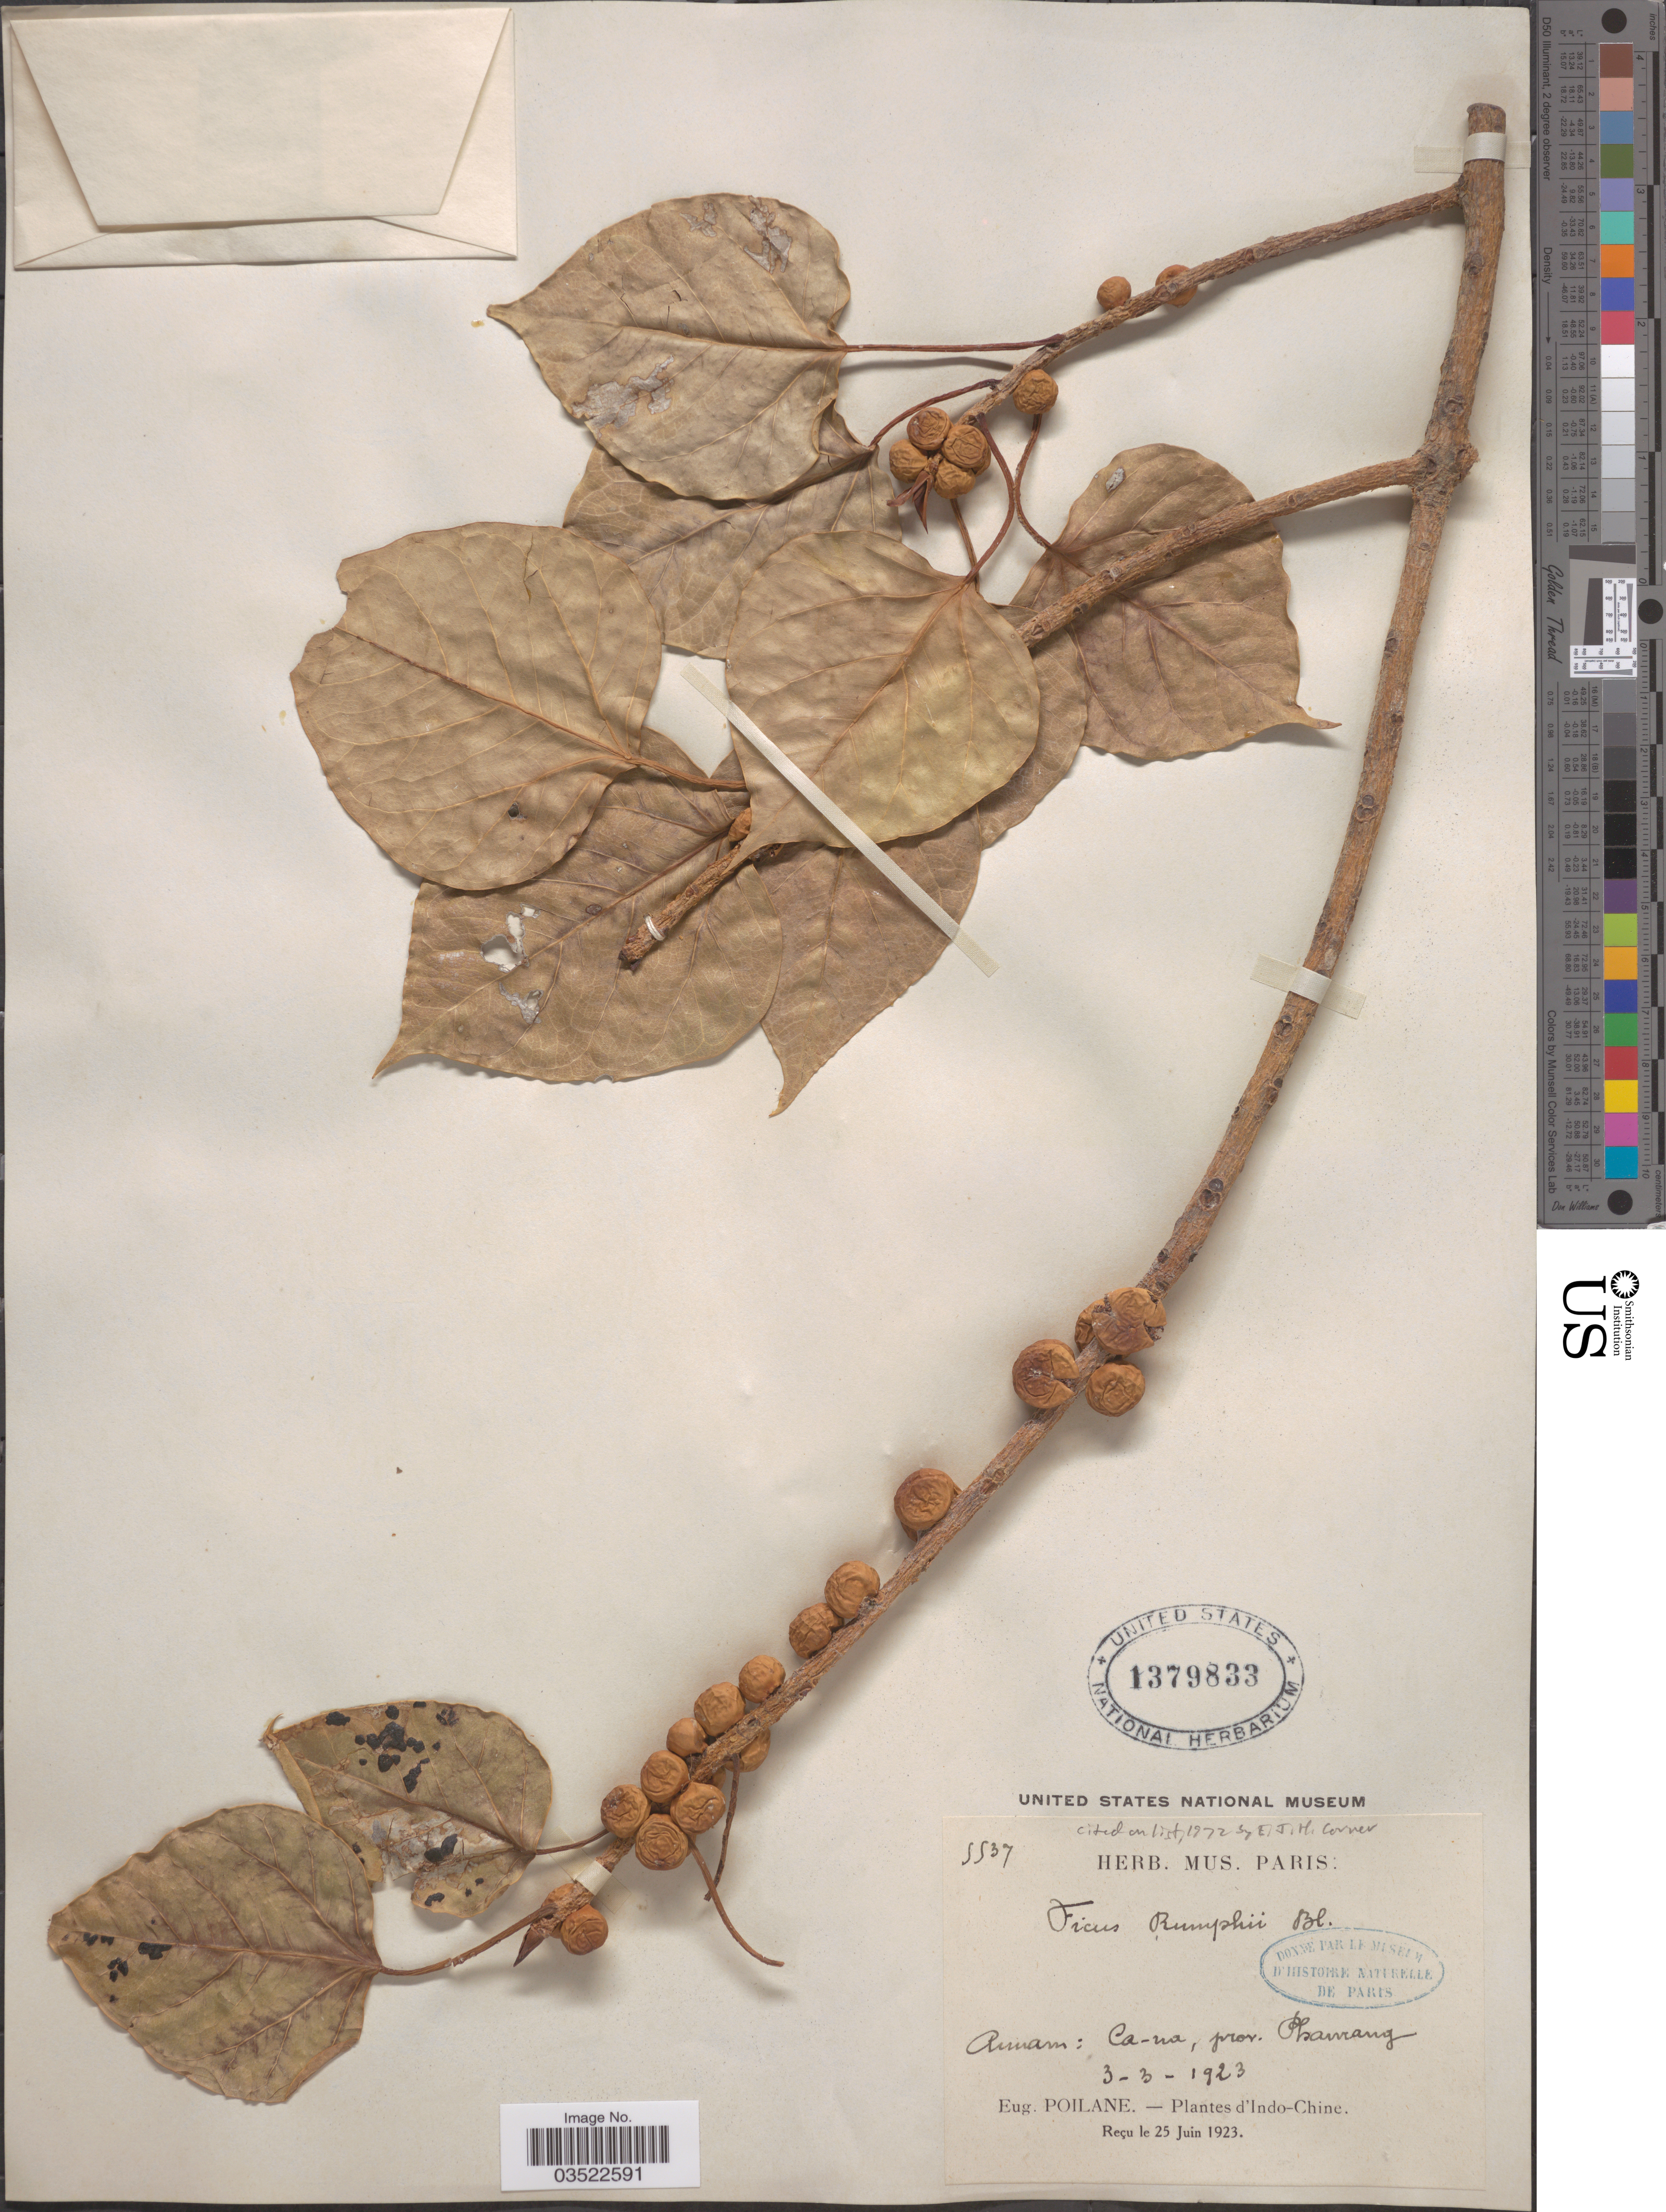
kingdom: Plantae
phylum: Tracheophyta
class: Magnoliopsida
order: Rosales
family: Moraceae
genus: Ficus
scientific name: Ficus rumphii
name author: Blume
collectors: E. Poilane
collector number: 5537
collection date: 1923-03-03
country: Vietnam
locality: Annam: Ca-na, prov. Phanrang. Indo-Chine.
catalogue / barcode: US 1379833